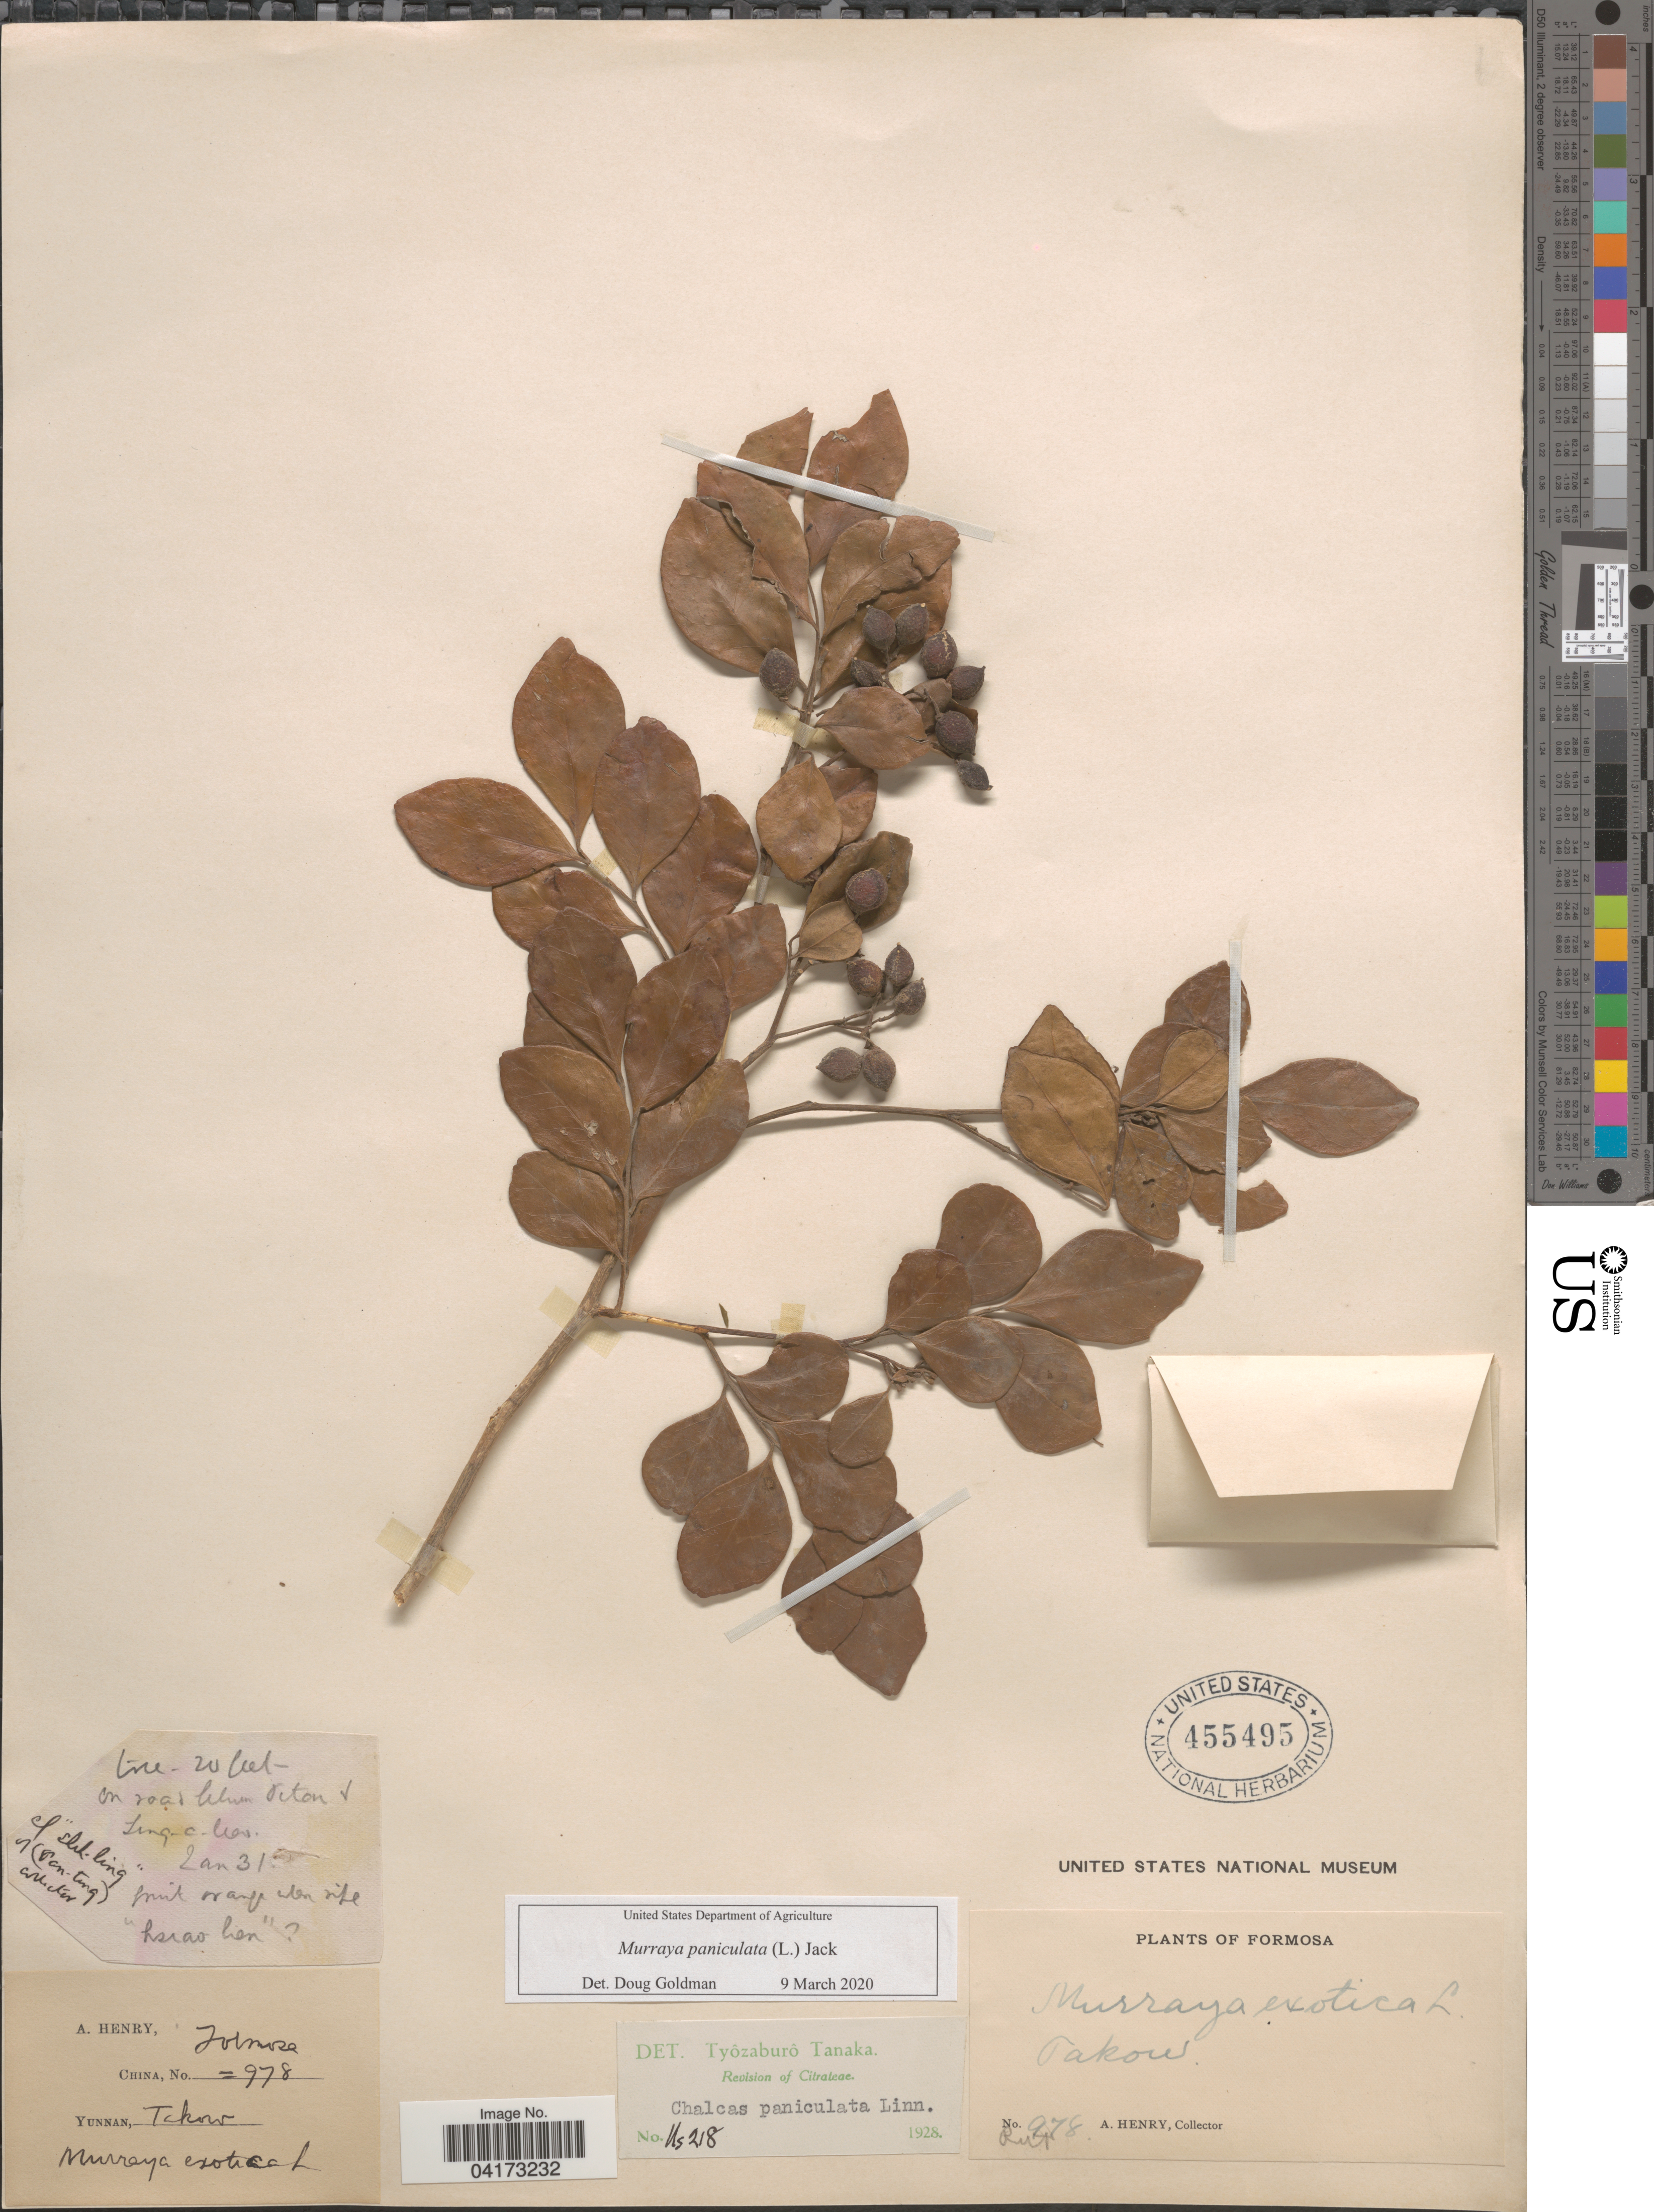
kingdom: Plantae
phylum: Tracheophyta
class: Magnoliopsida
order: Sapindales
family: Rutaceae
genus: Murraya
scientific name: Murraya paniculata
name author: (L.) Jack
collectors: A. Henry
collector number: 978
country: Taiwan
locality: Formosa. Takow.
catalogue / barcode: US 455495